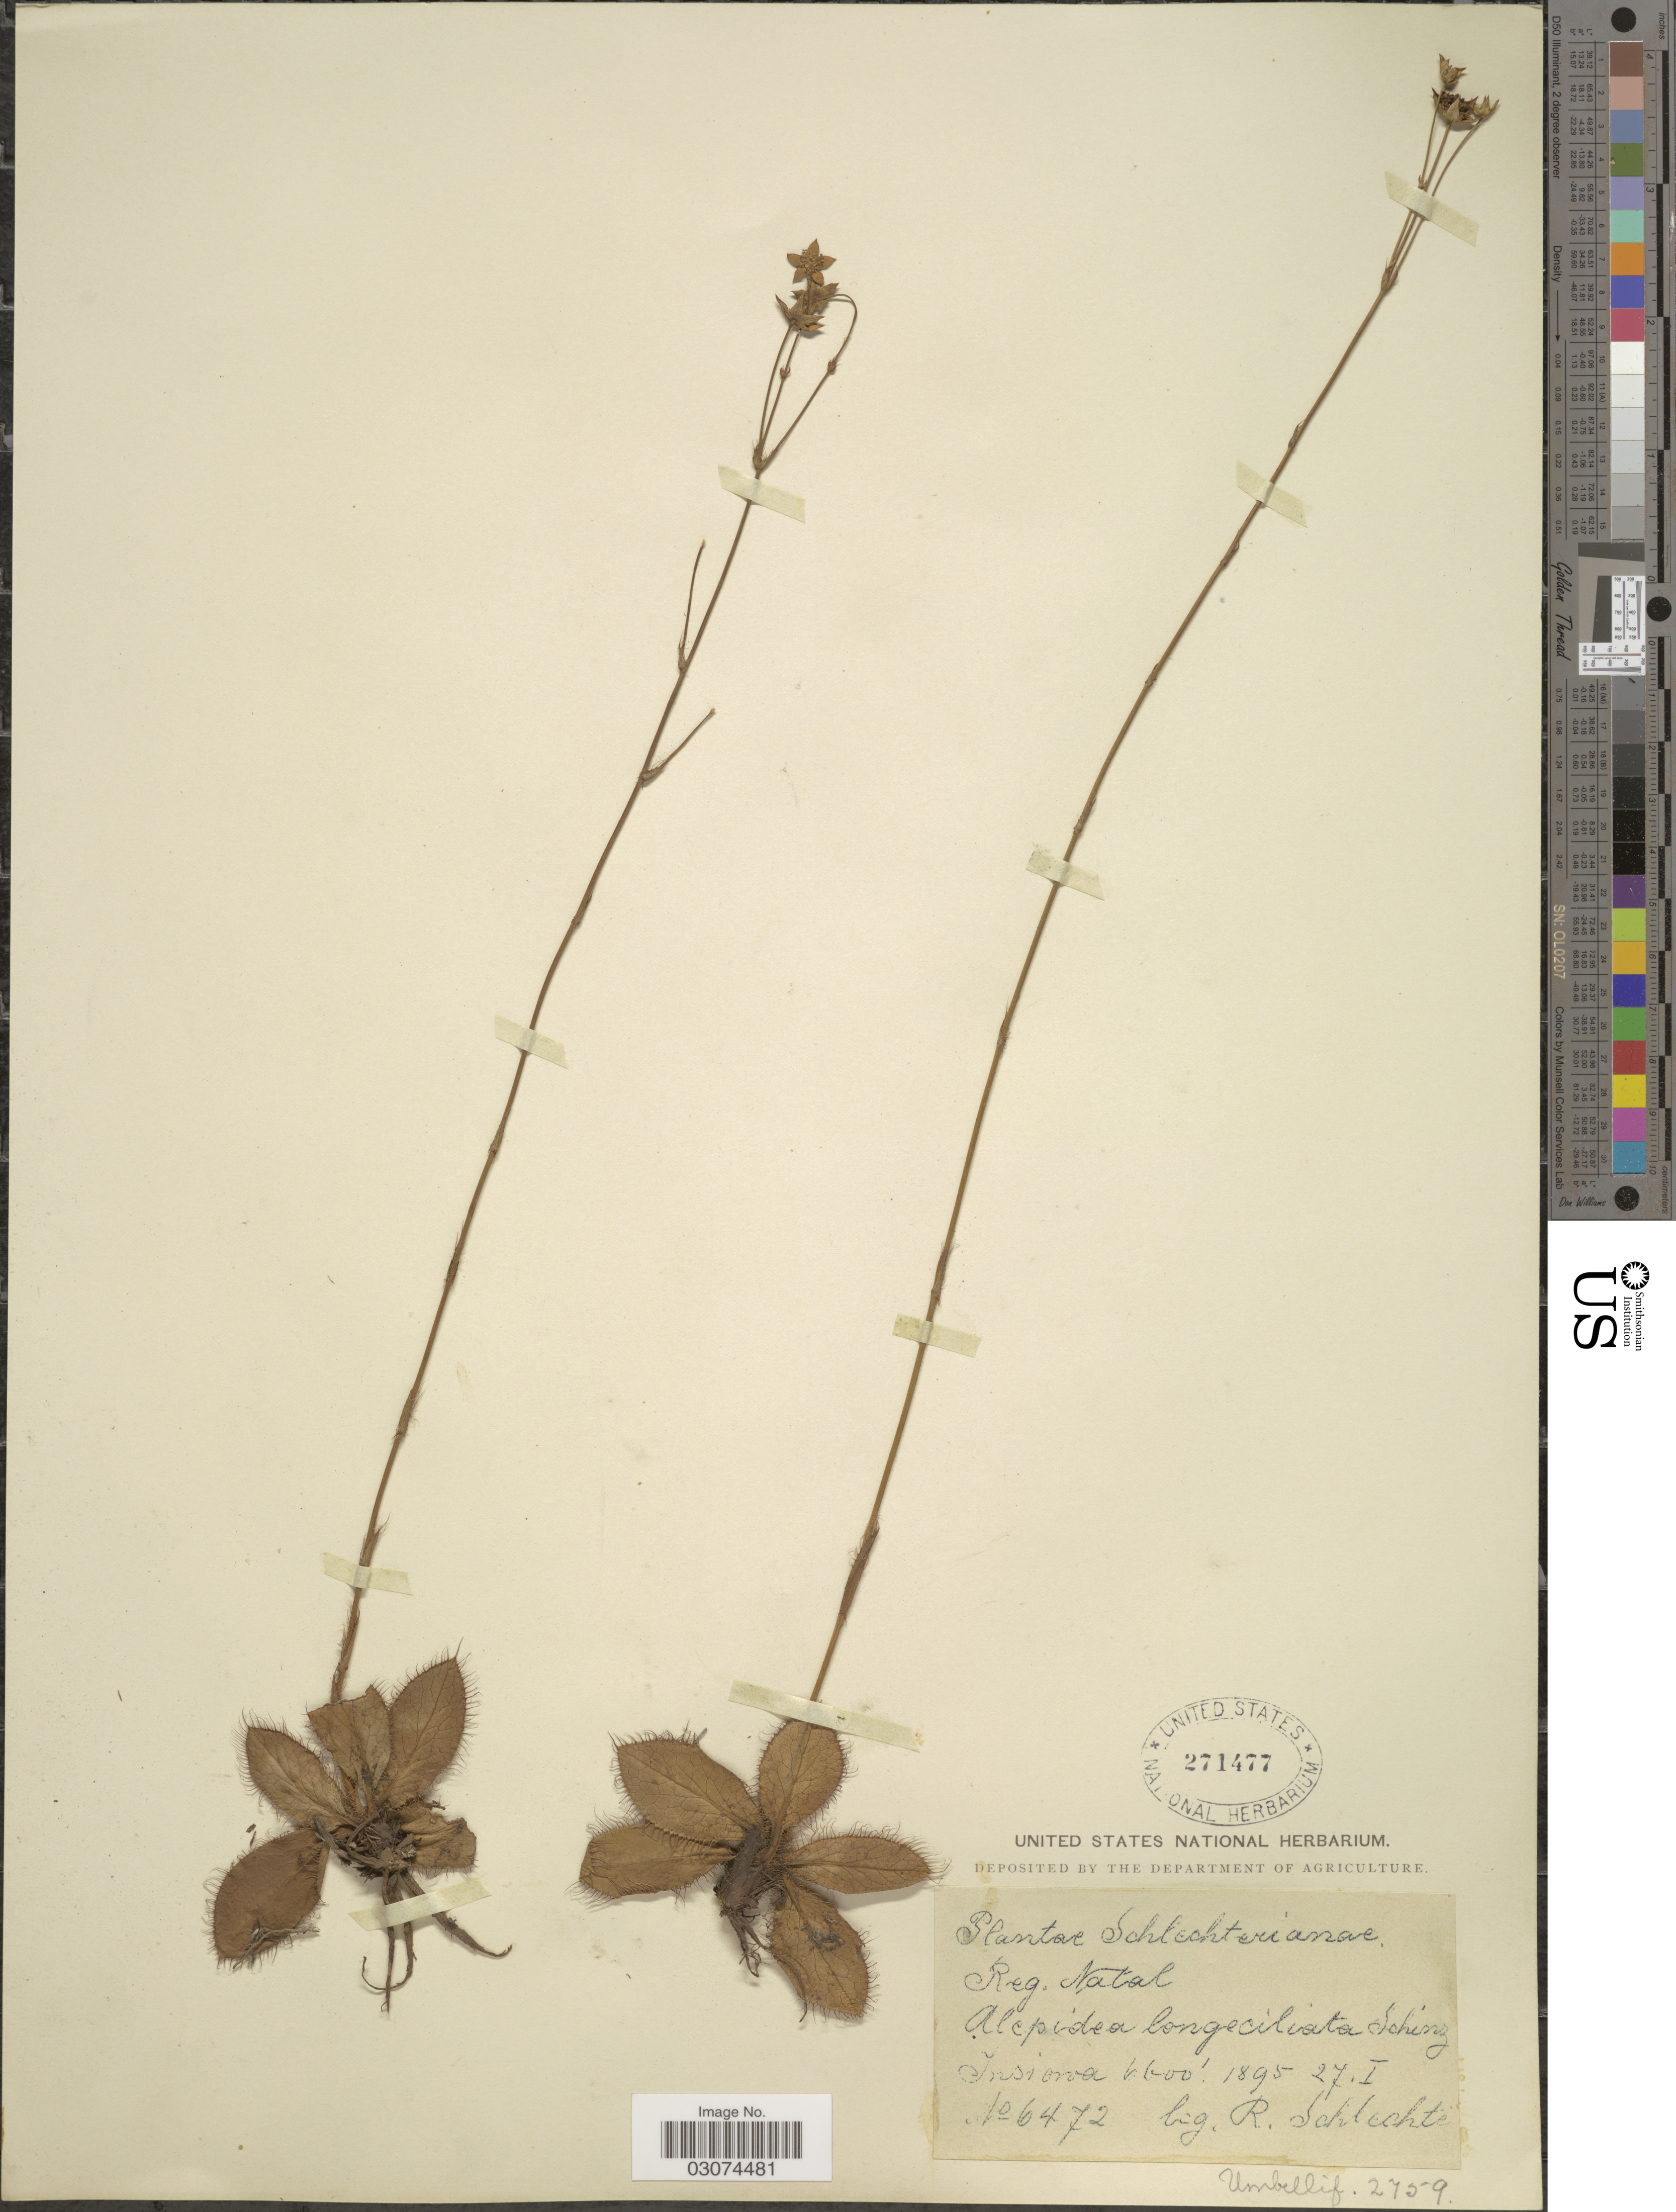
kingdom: Plantae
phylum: Tracheophyta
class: Magnoliopsida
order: Apiales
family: Apiaceae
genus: Alepidea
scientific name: Alepidea longiciliata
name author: Schinz ex Dümmer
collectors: F. R. R. Schlechter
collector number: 6472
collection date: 1895-01-27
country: South Africa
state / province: KwaZulu-Natal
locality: Reg. Natal. Insiorva.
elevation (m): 2012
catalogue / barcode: US 271477